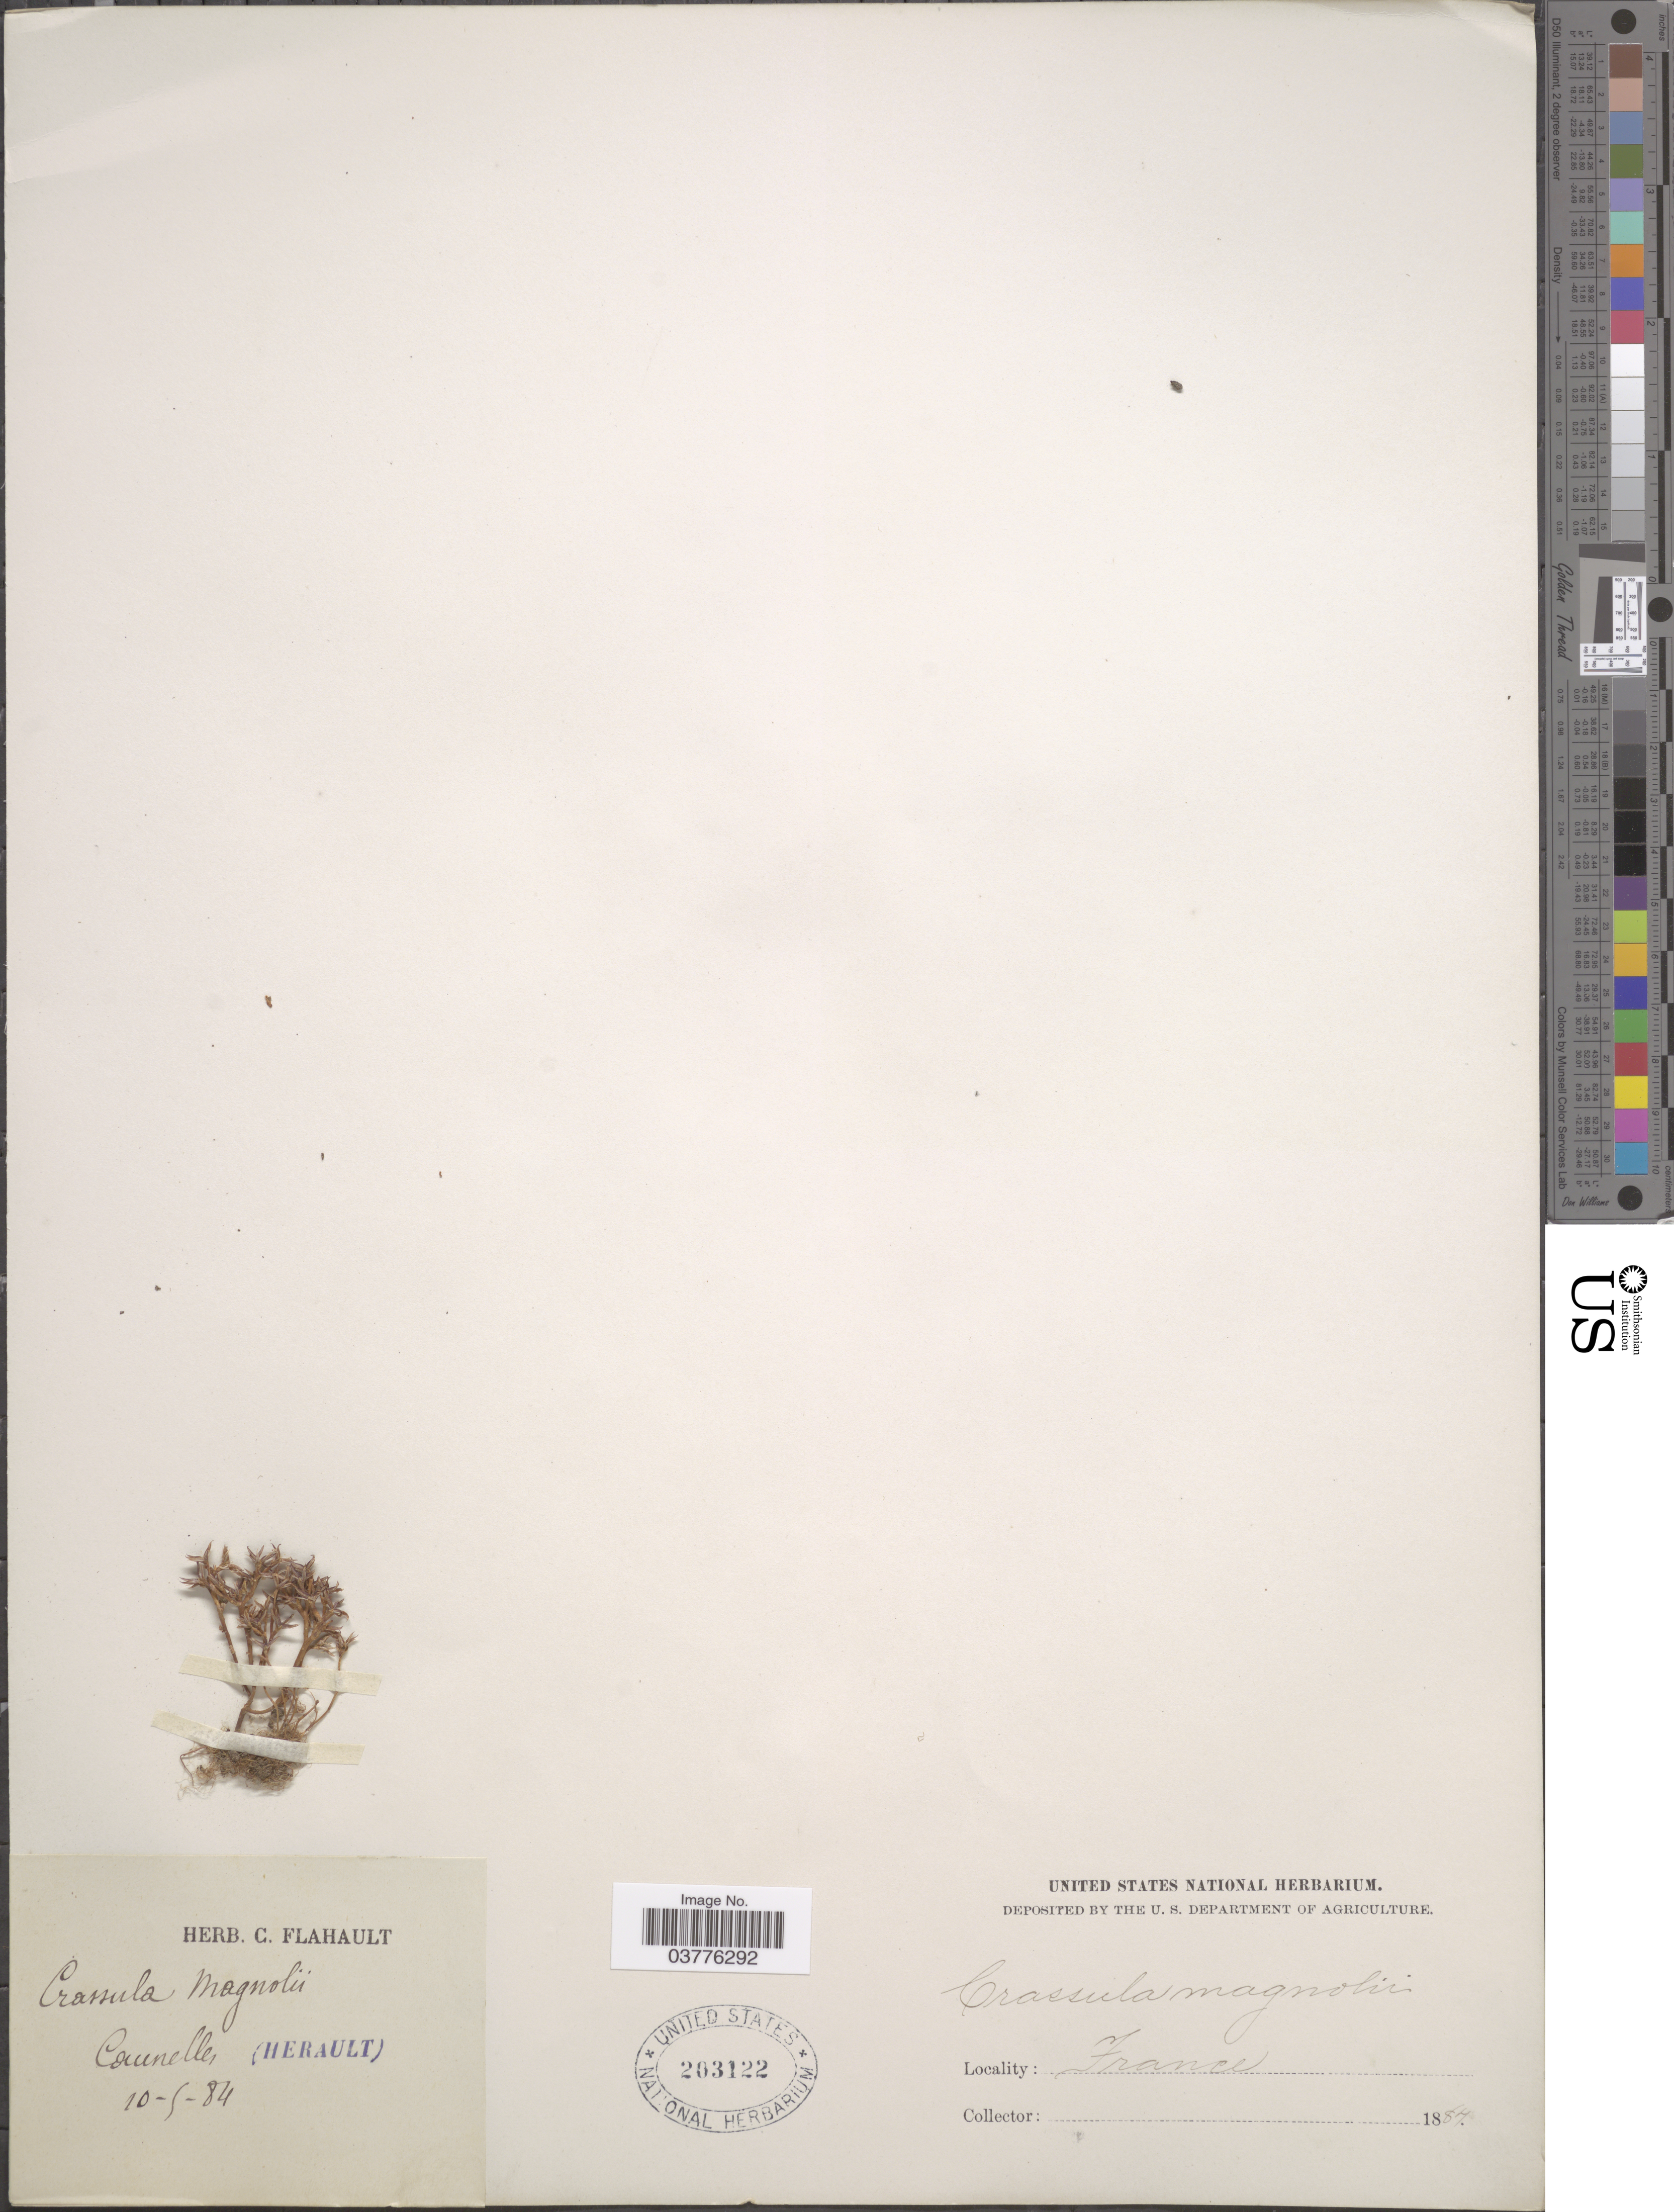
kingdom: Plantae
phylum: Tracheophyta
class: Magnoliopsida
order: Saxifragales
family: Crassulaceae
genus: Crassula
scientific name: Crassula magnolii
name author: DC.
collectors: ex herb. C. Flahault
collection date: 1884-05-10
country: France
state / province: Occitanie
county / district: Hérault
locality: Caunelles (Herault).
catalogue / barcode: US 203122